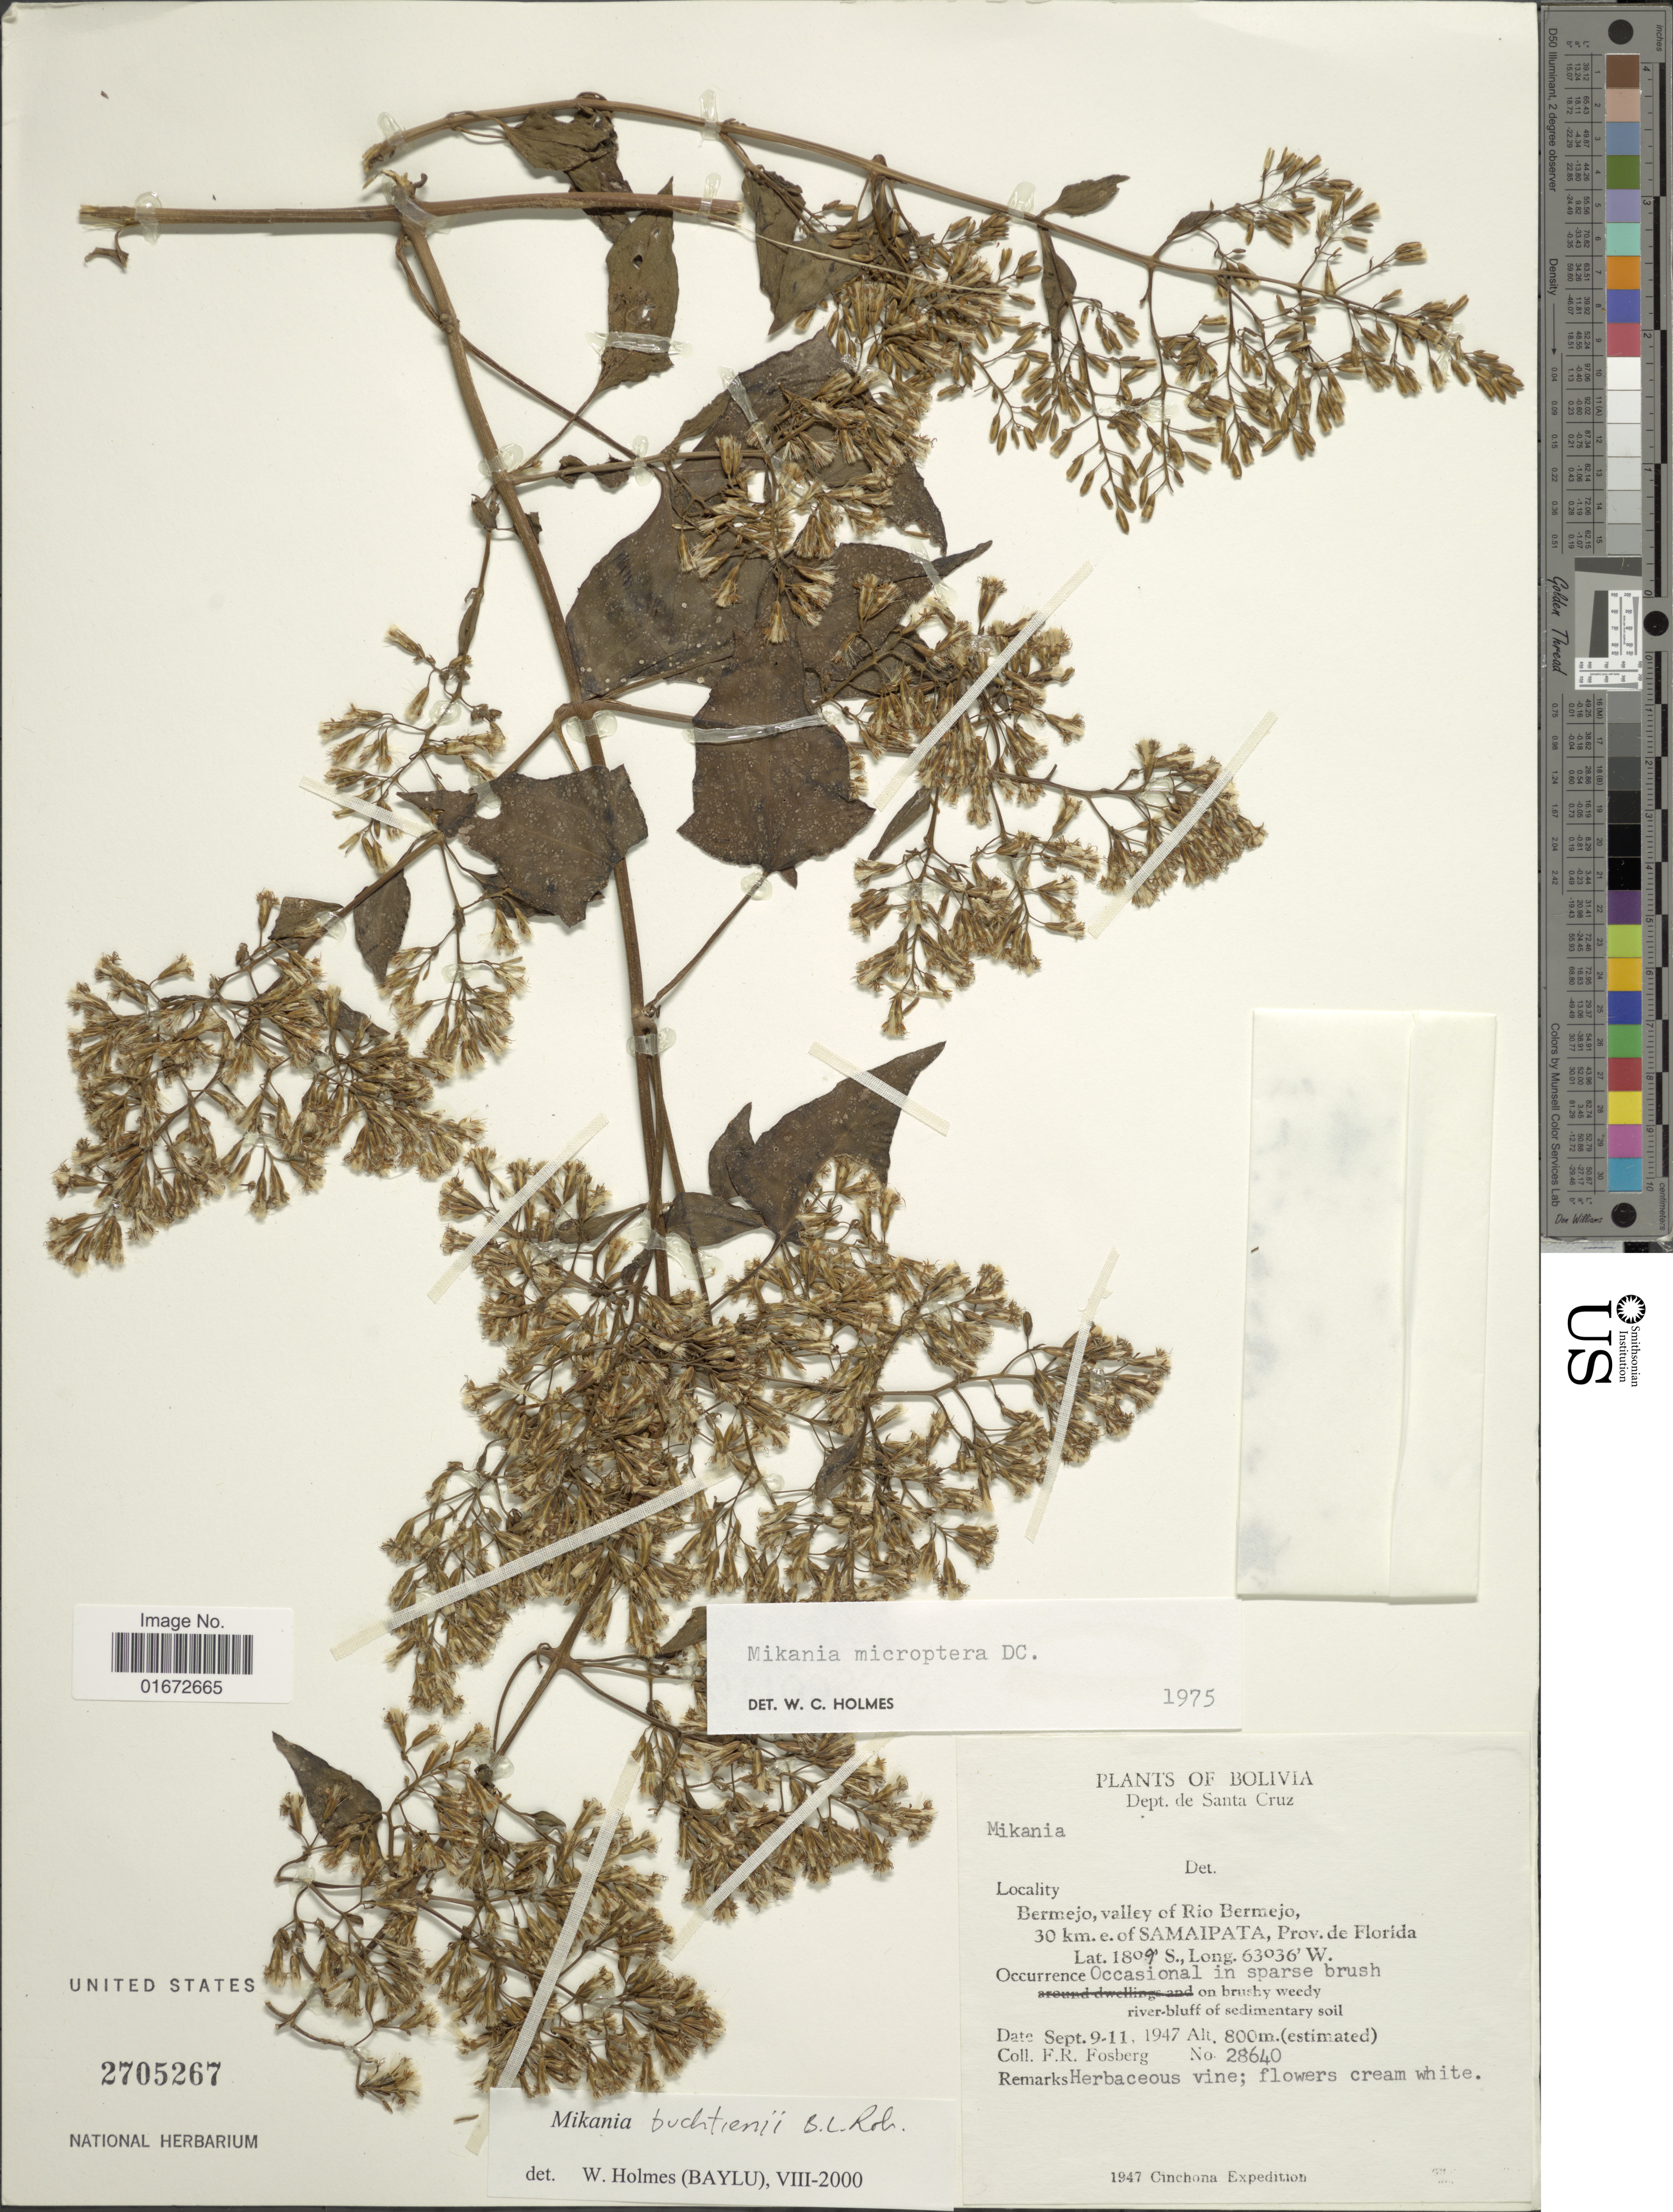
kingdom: Plantae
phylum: Tracheophyta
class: Magnoliopsida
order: Asterales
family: Asteraceae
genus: Mikania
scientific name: Mikania buchtienii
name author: B.L. Rob.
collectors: F. R. Fosberg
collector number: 28640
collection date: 1947-09-09/1947-09-11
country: Bolivia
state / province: Santa Cruz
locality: Dept. de Santa Cruz. Bermejo, valley of Rio Bermejo, 30 km. e. of Samaipata, Prov. de Florida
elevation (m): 800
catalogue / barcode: US 2705267